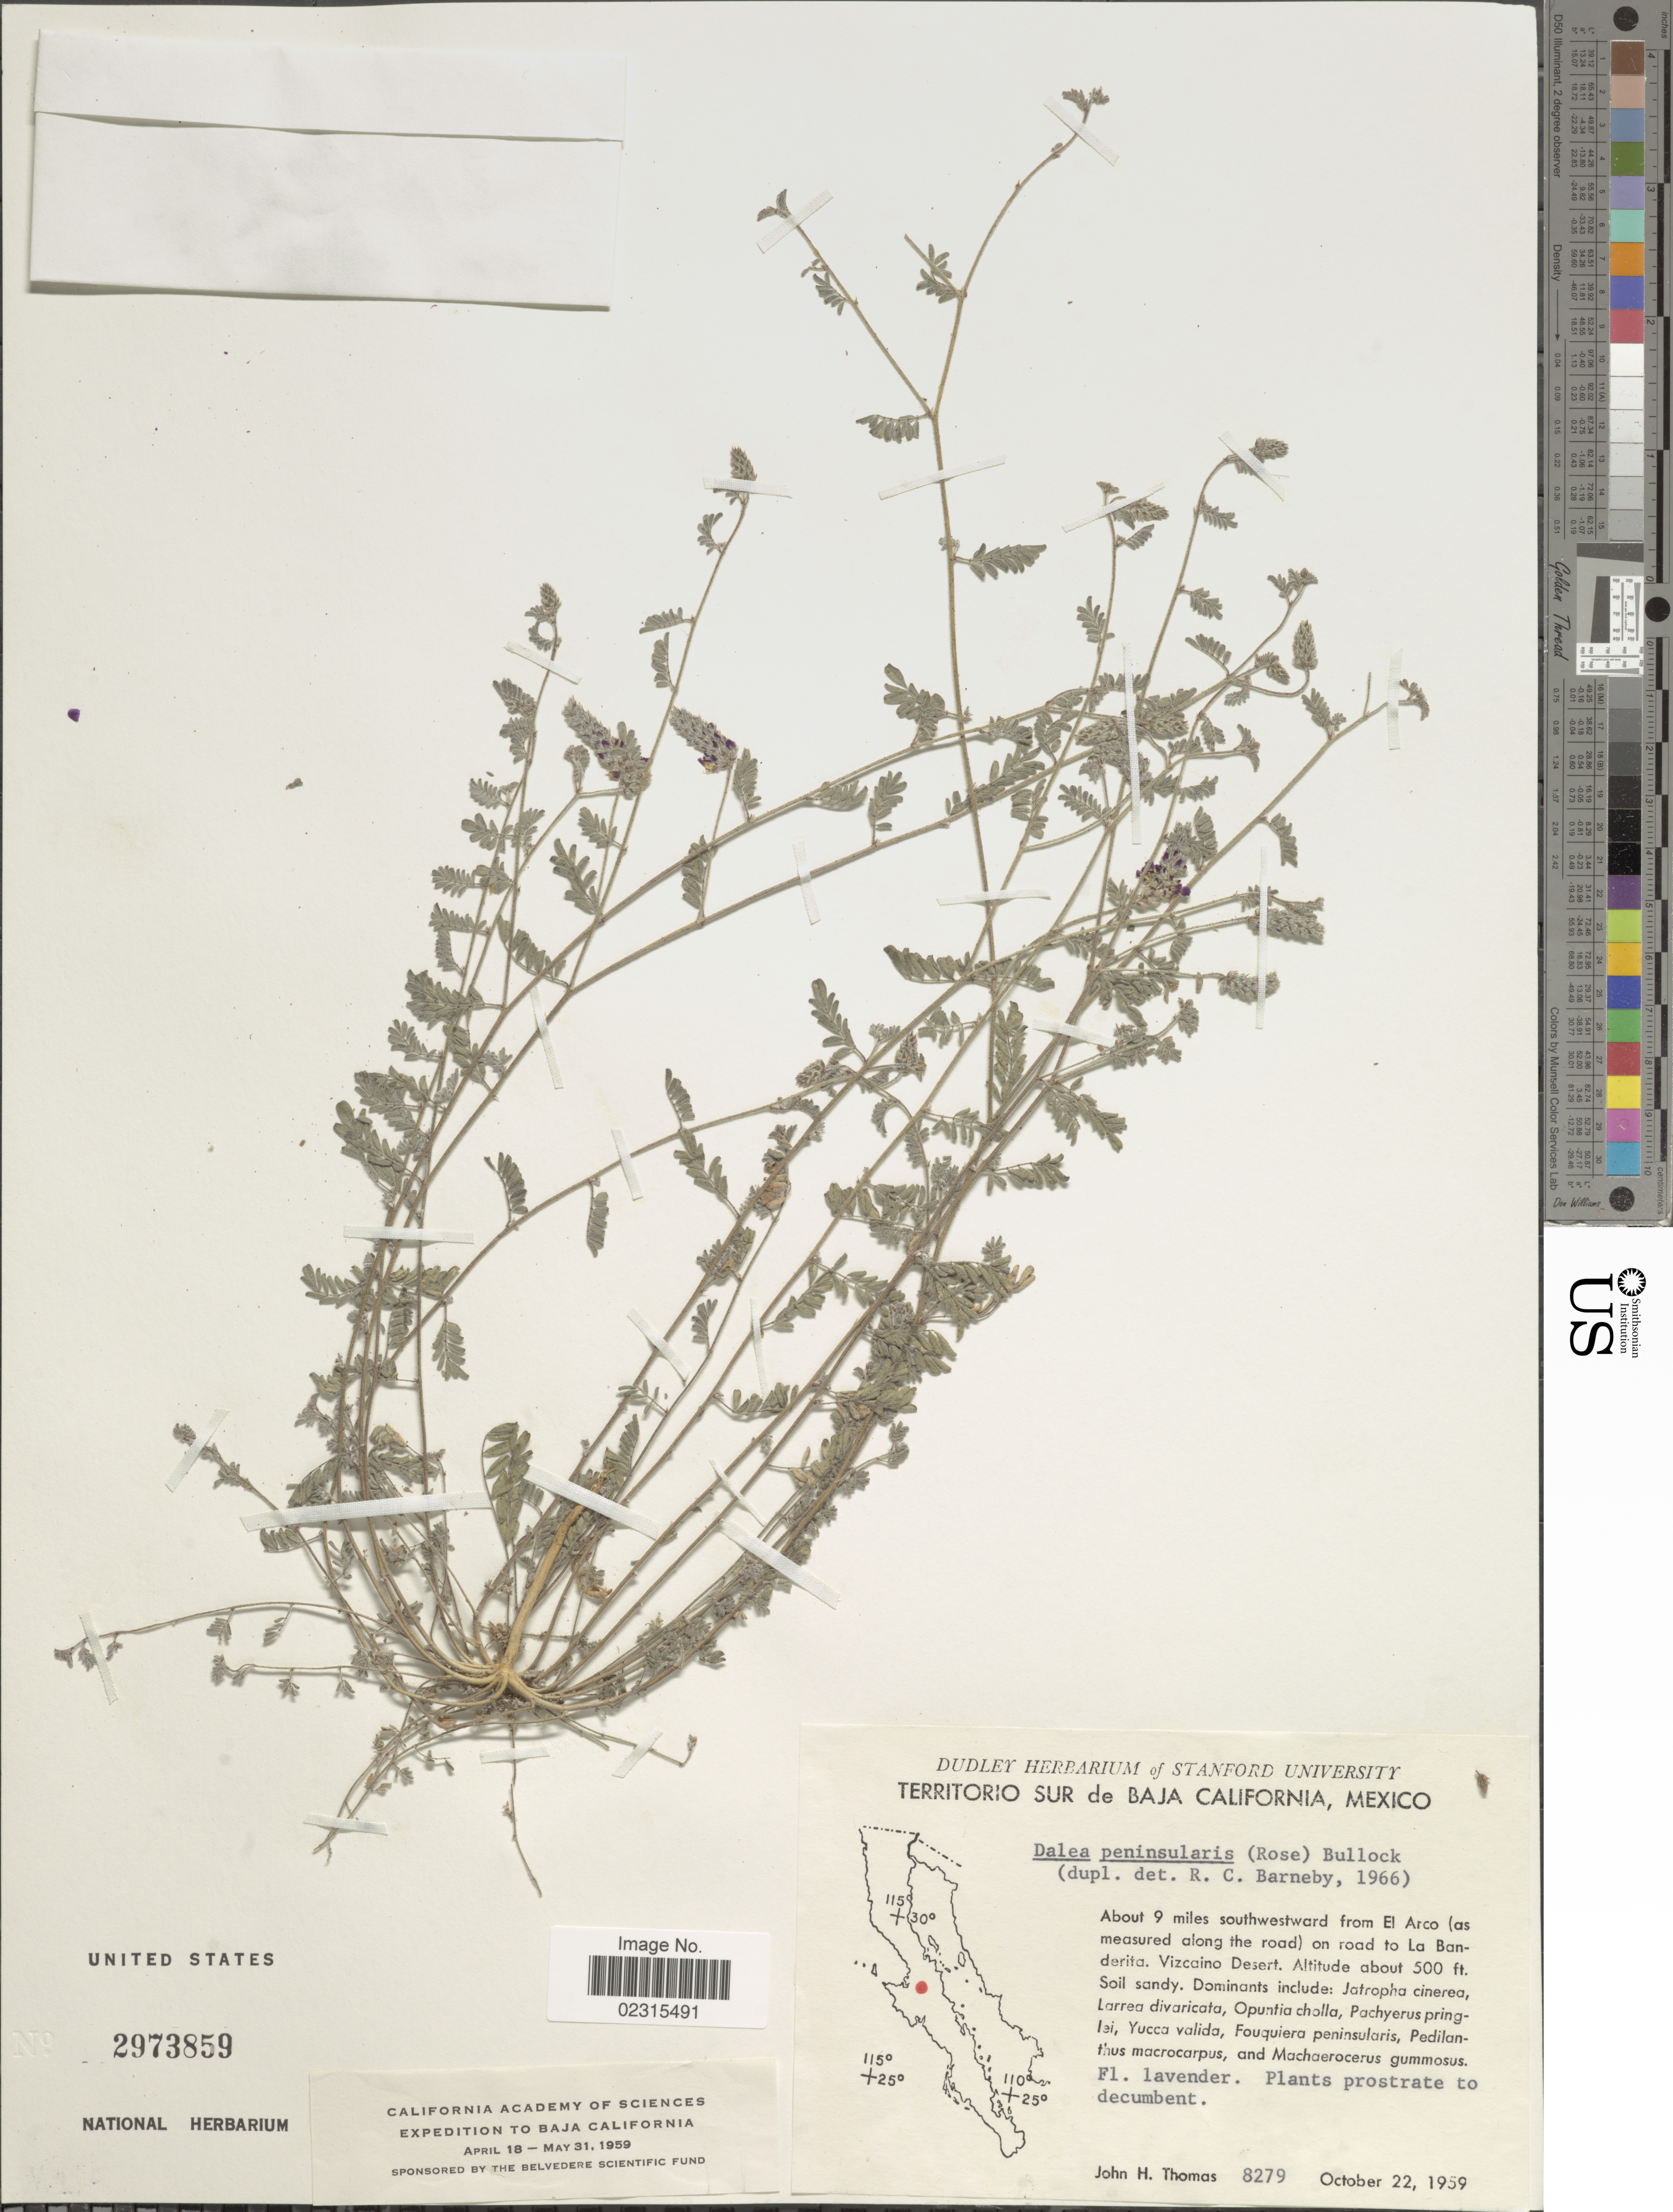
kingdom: Plantae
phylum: Tracheophyta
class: Magnoliopsida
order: Fabales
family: Fabaceae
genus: Marina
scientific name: Marina peninsularis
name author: (Rose) Barneby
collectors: J. H. Thomas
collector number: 8279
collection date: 1959-10-22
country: Mexico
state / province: Baja California Sur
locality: About 9 miles southwestward from El Arco (as measured along the road) on road to La Banderita, Vizcaino Desert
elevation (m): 152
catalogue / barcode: US 2973859